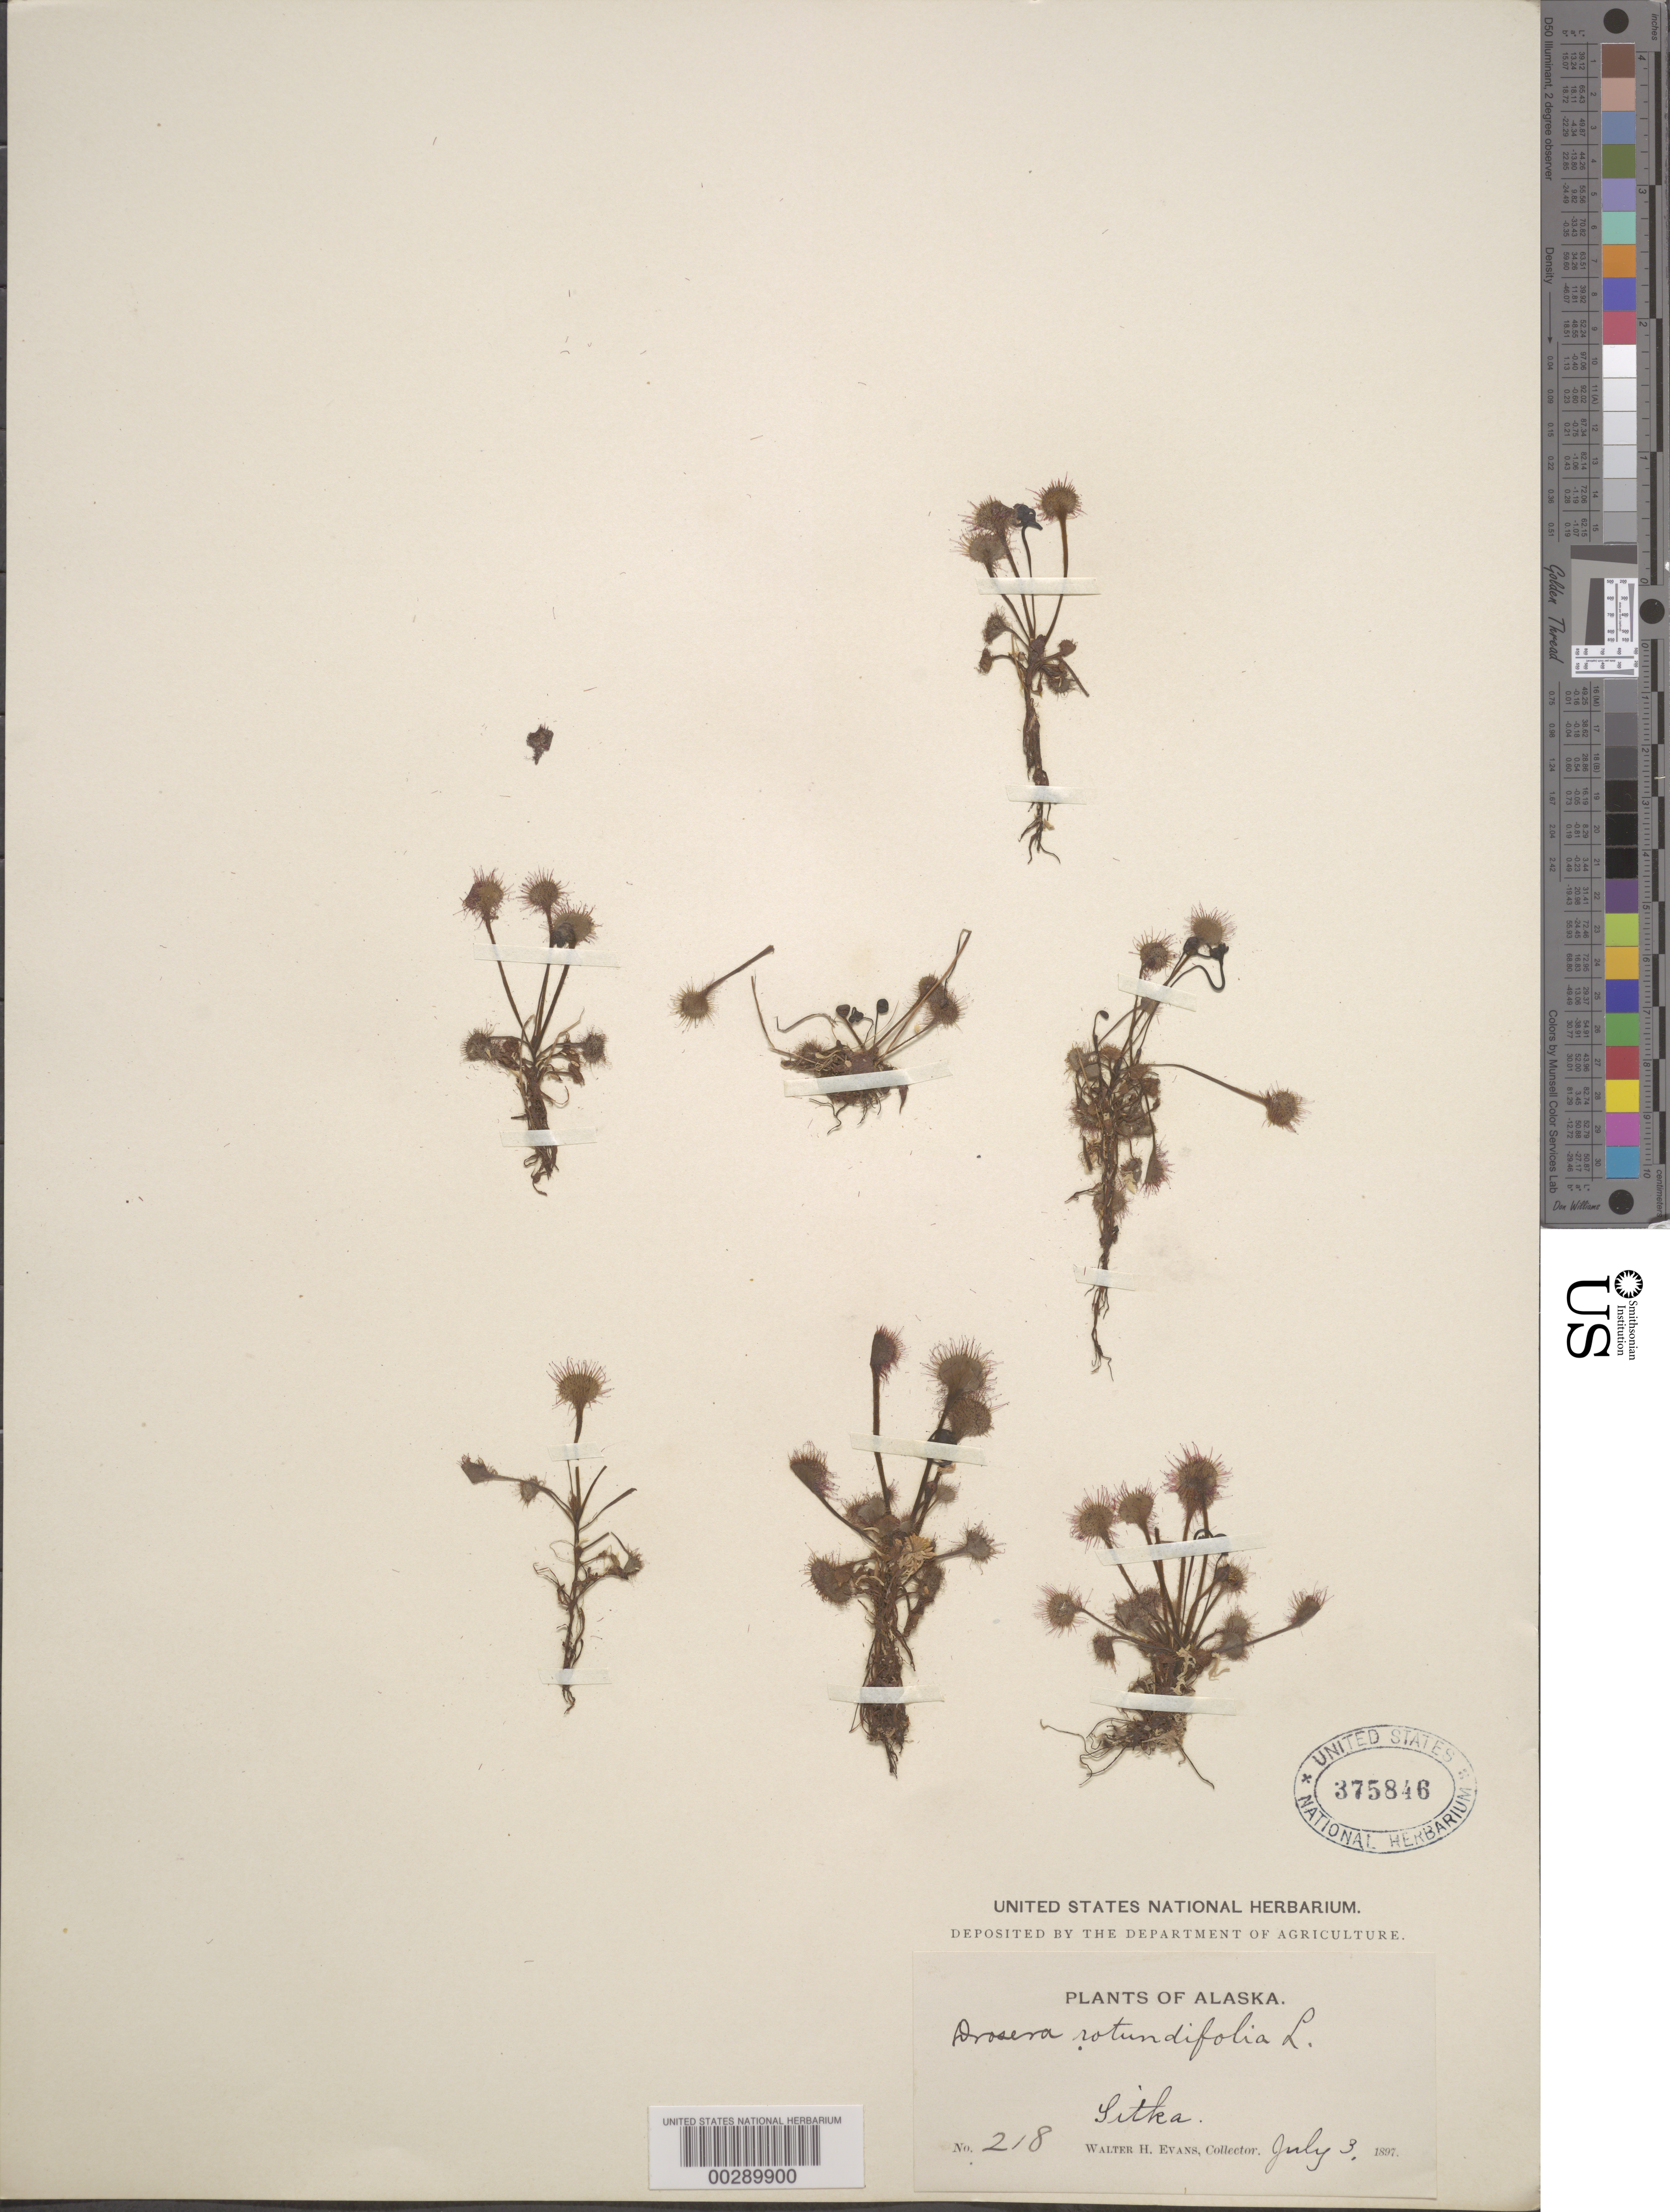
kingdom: Plantae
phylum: Tracheophyta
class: Magnoliopsida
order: Caryophyllales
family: Droseraceae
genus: Drosera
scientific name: Drosera rotundifolia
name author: L.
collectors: W. H. Evans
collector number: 218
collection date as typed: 03 Jul 1897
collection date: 1897-07-03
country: United States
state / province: Alaska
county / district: Sitka Borough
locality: Sitka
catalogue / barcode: US 375846